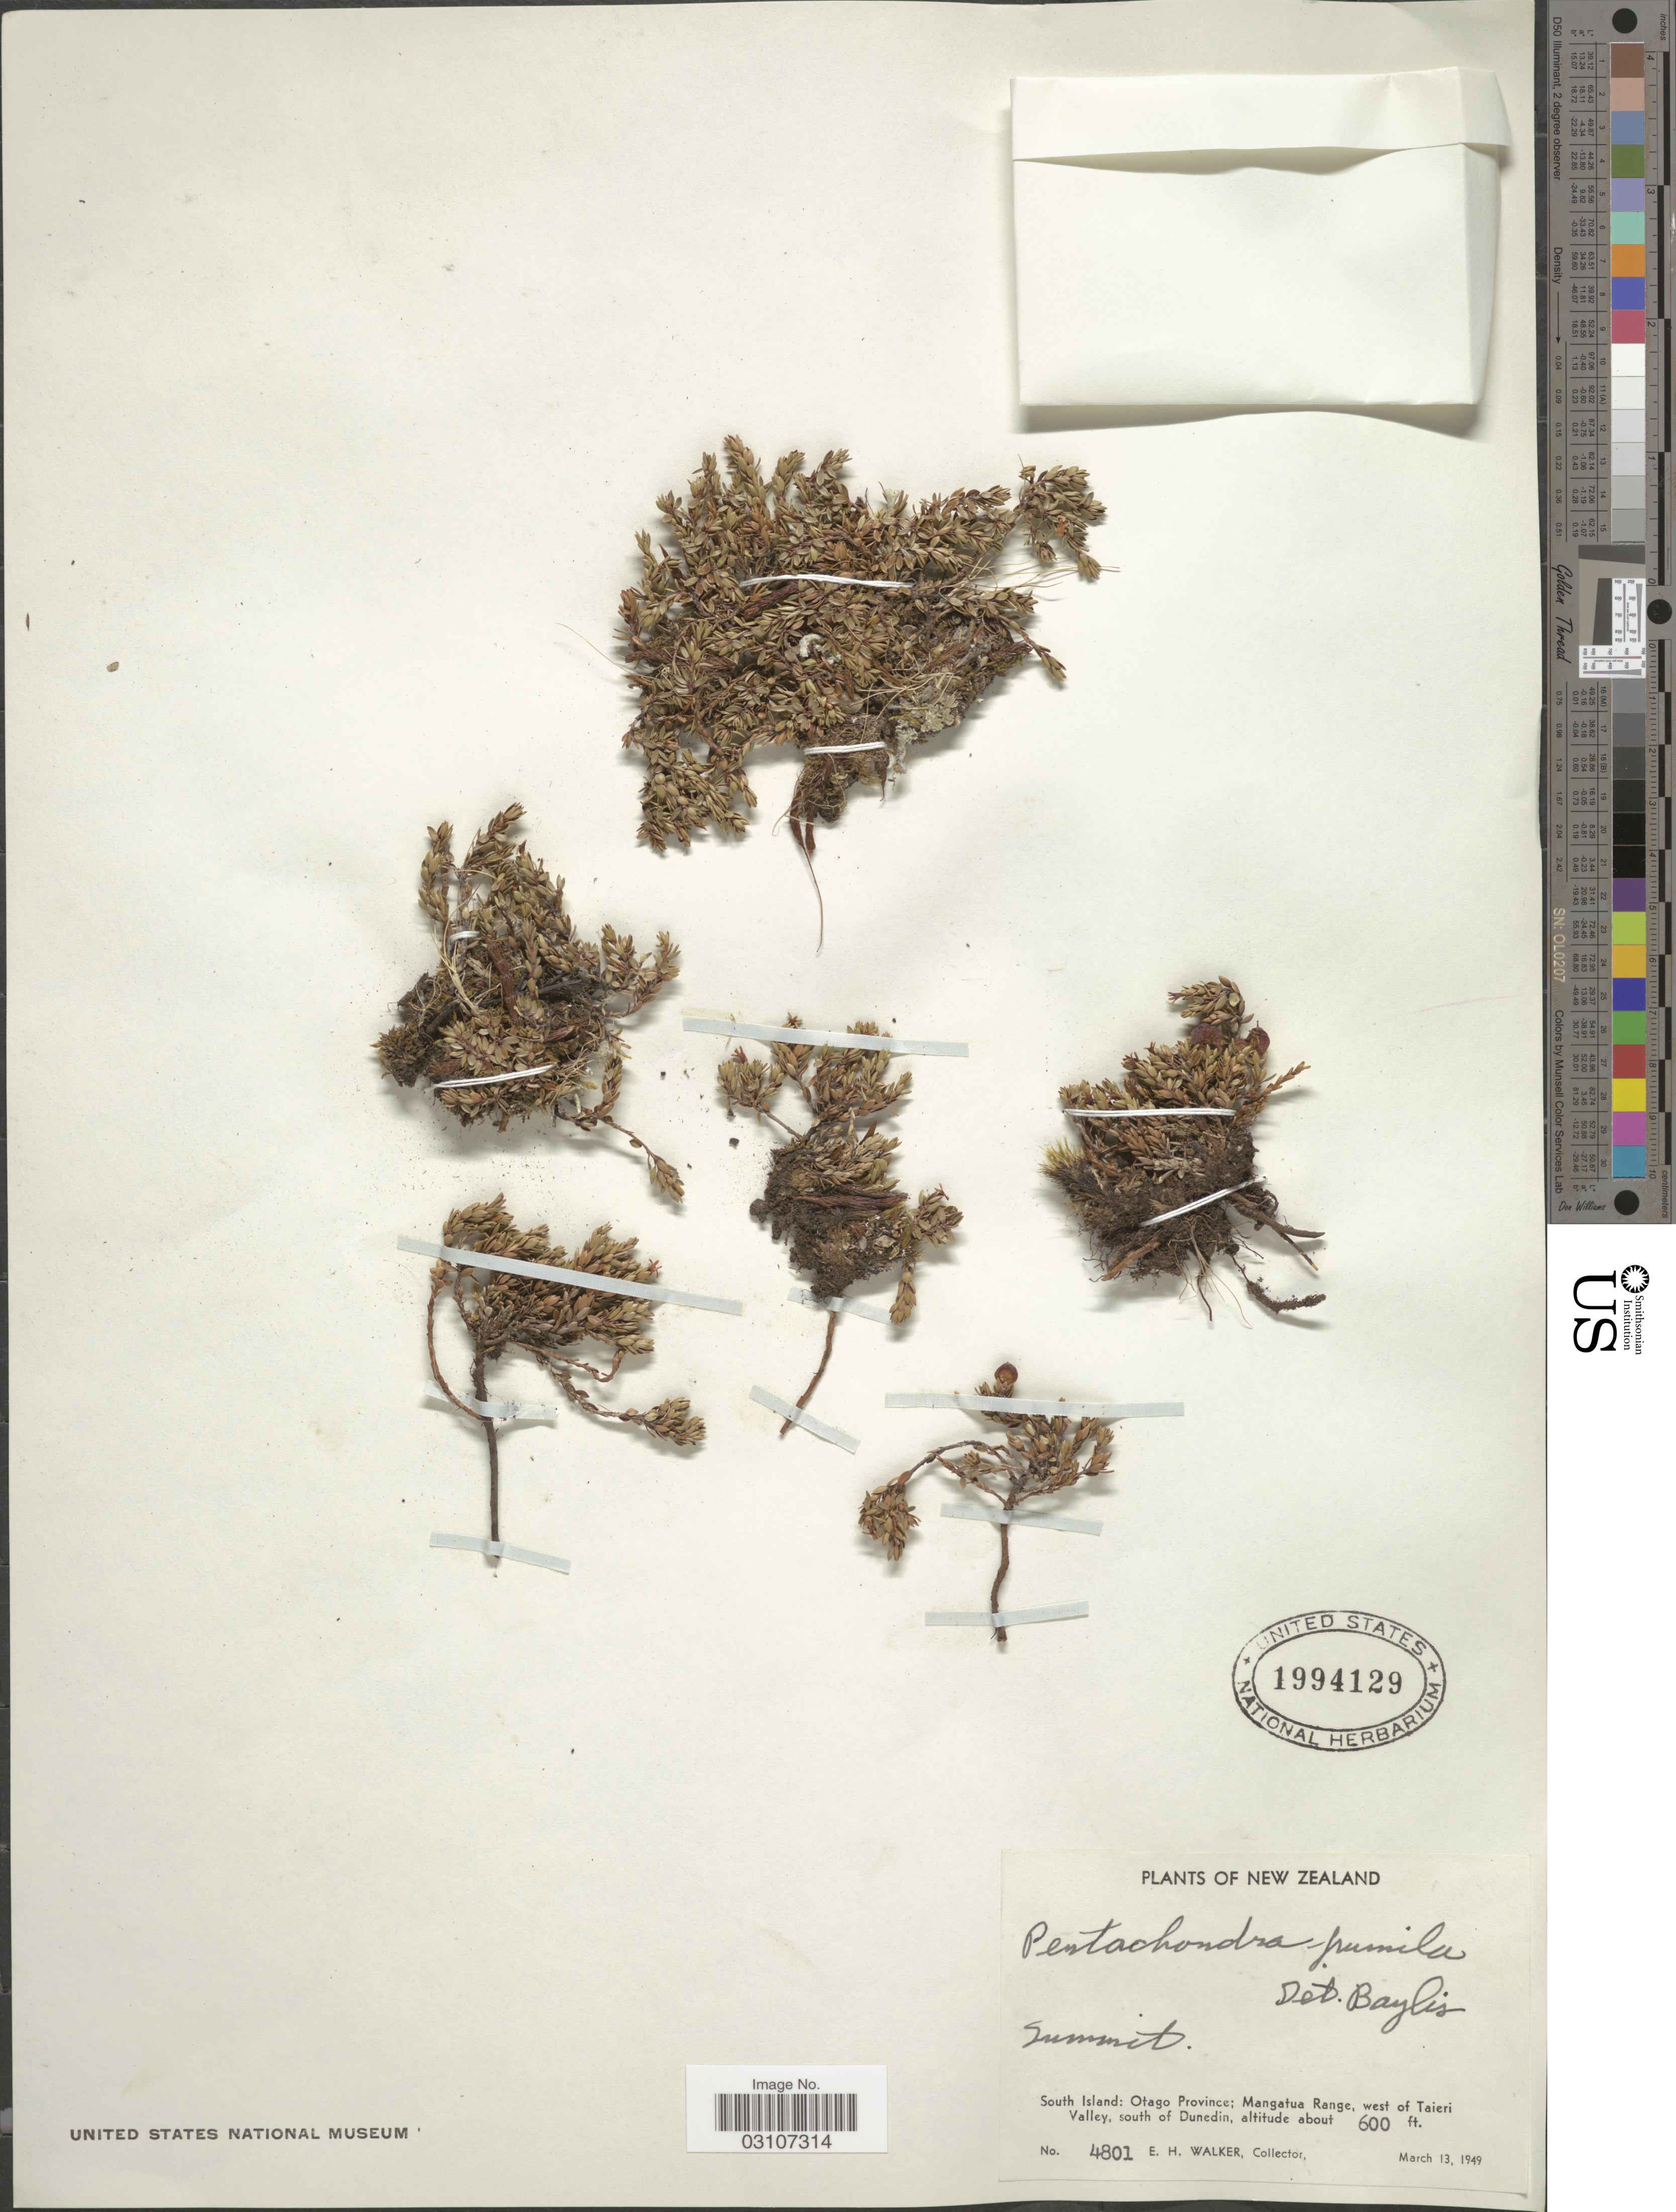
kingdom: Plantae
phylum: Tracheophyta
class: Magnoliopsida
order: Ericales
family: Ericaceae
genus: Pentachondra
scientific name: Pentachondra pumila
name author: (J.R. Forst. & G. Forst.) R. Br.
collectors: E. H. Walker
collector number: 4801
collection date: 1949-03-13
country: New Zealand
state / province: Otago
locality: South Island: Mangatua Range, west of Taieri Valley, south of Dunedin.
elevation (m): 183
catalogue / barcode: US 1994129